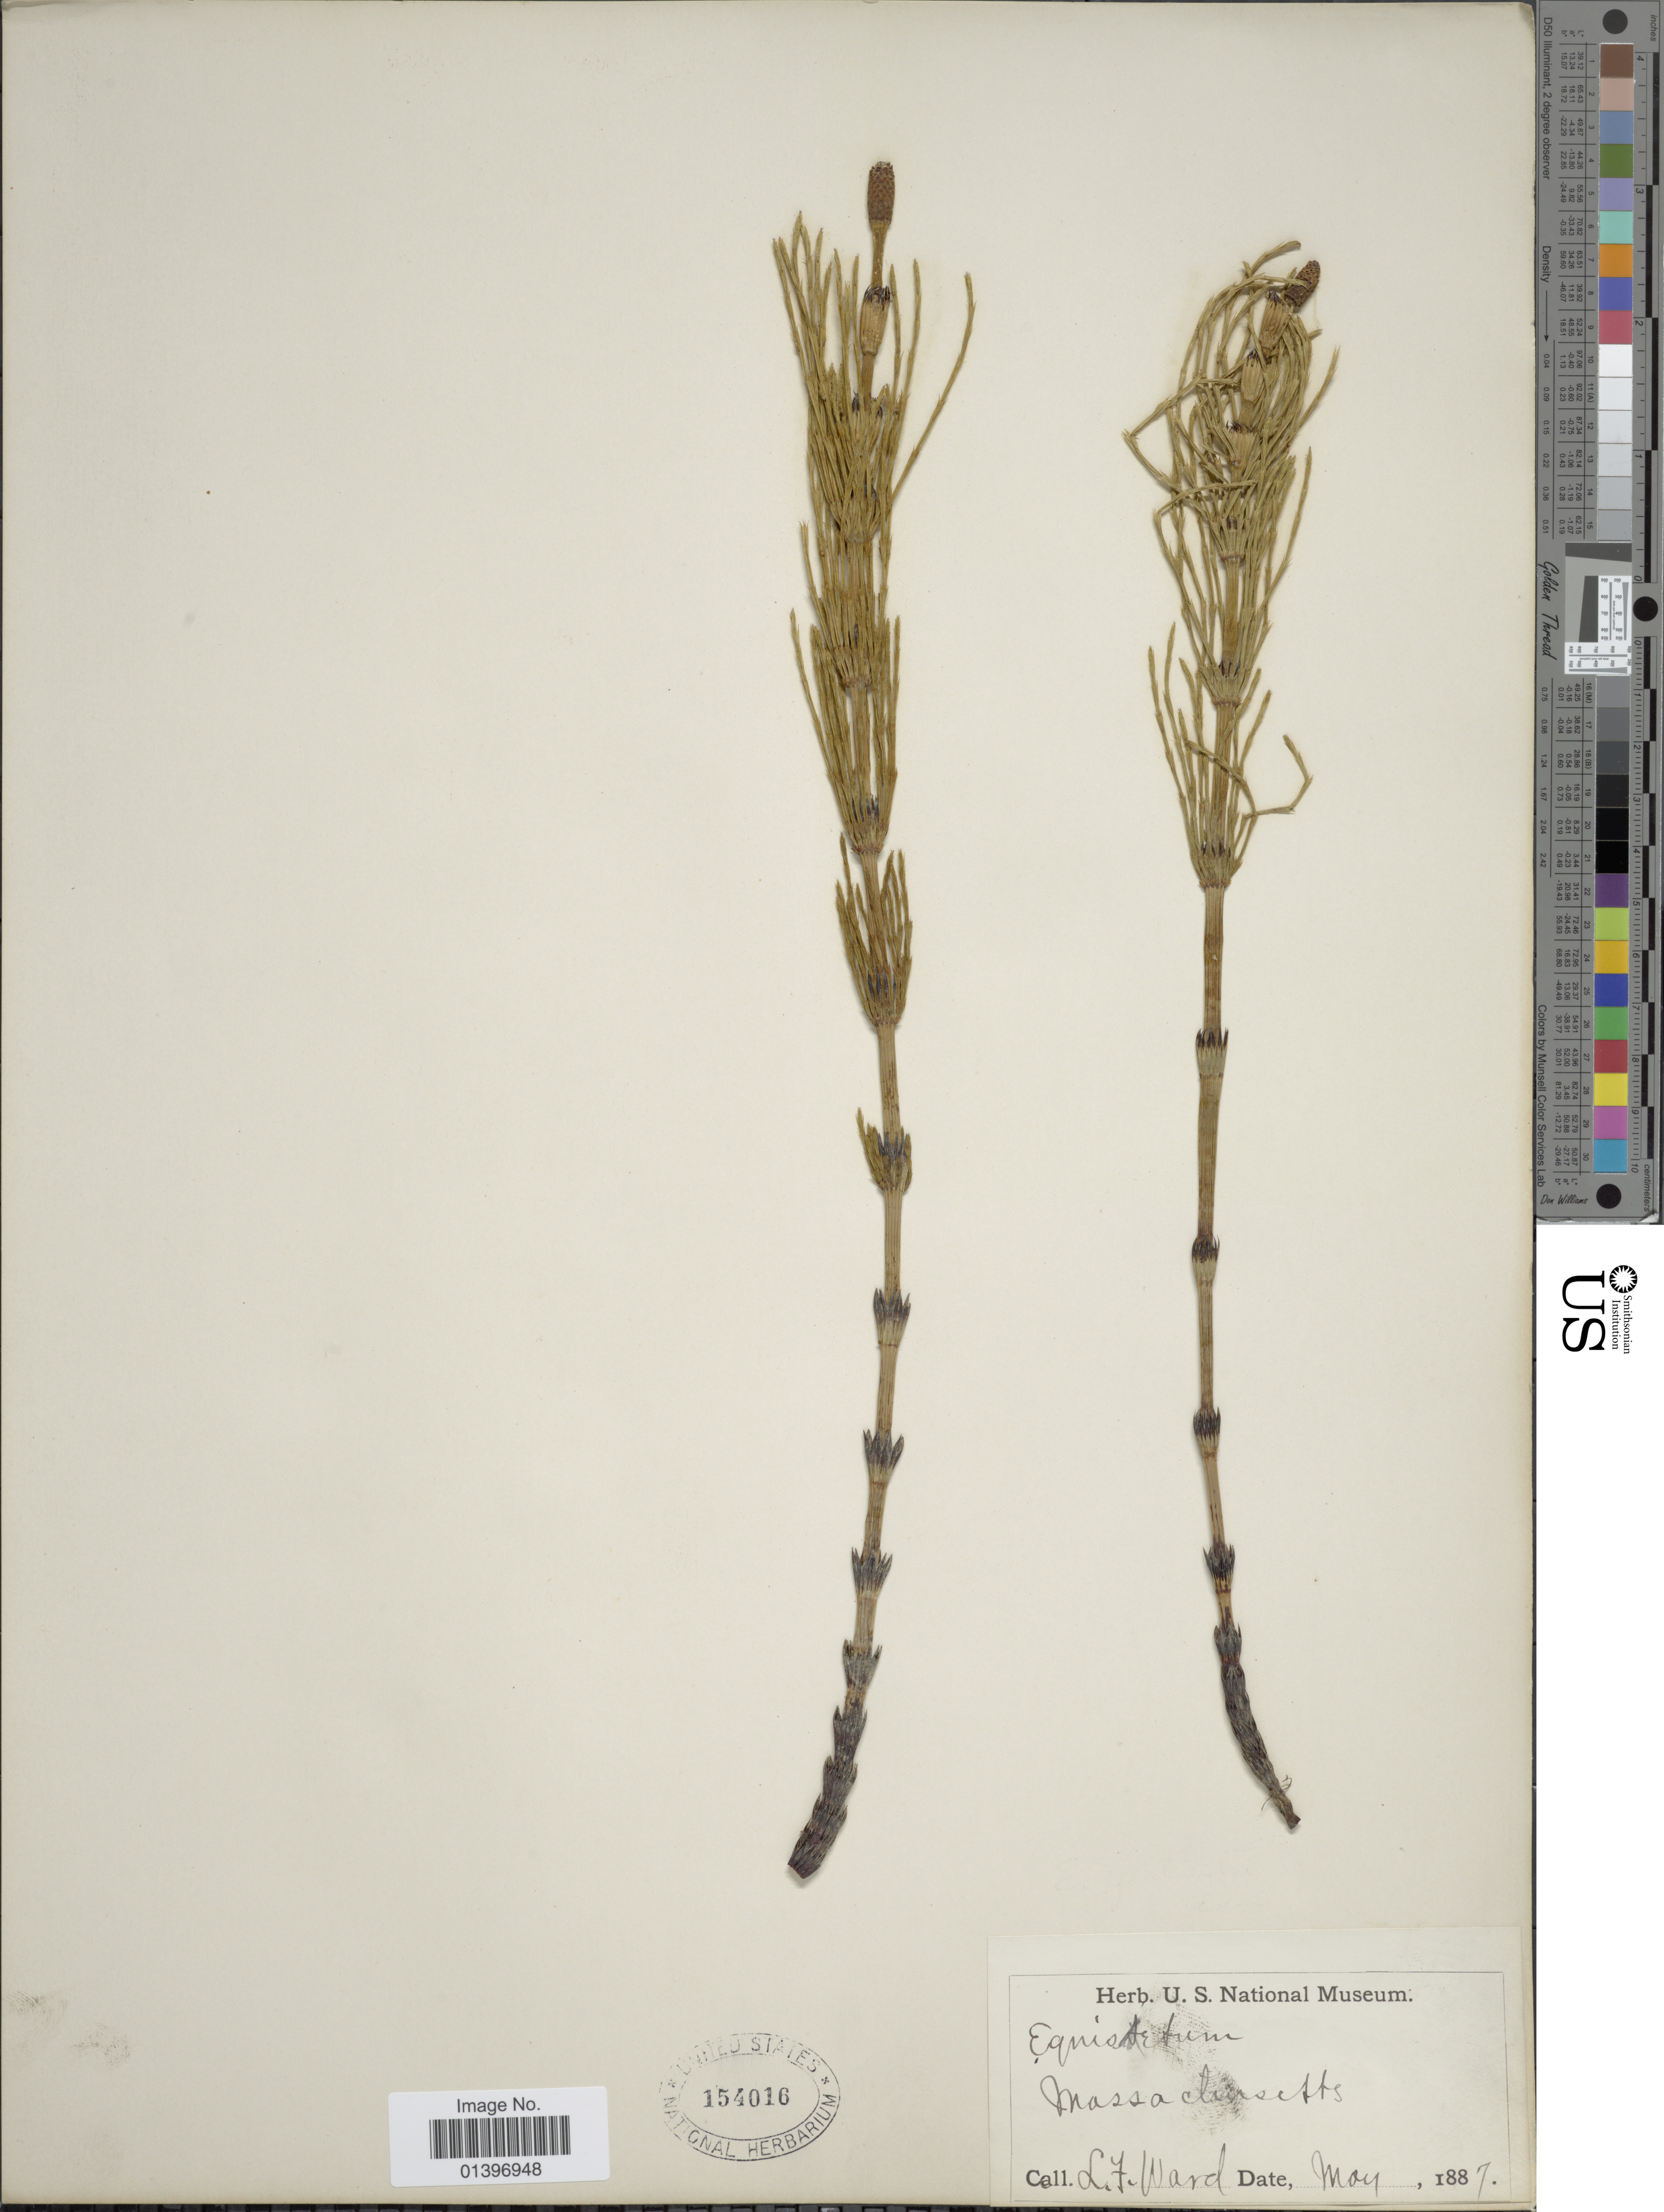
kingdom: Plantae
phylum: Tracheophyta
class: Polypodiopsida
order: Equisetales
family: Equisetaceae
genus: Equisetum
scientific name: Equisetum x litorale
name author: Kuhlw.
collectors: L. Ward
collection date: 1887-05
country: United States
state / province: Massachusetts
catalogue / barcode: US 154016